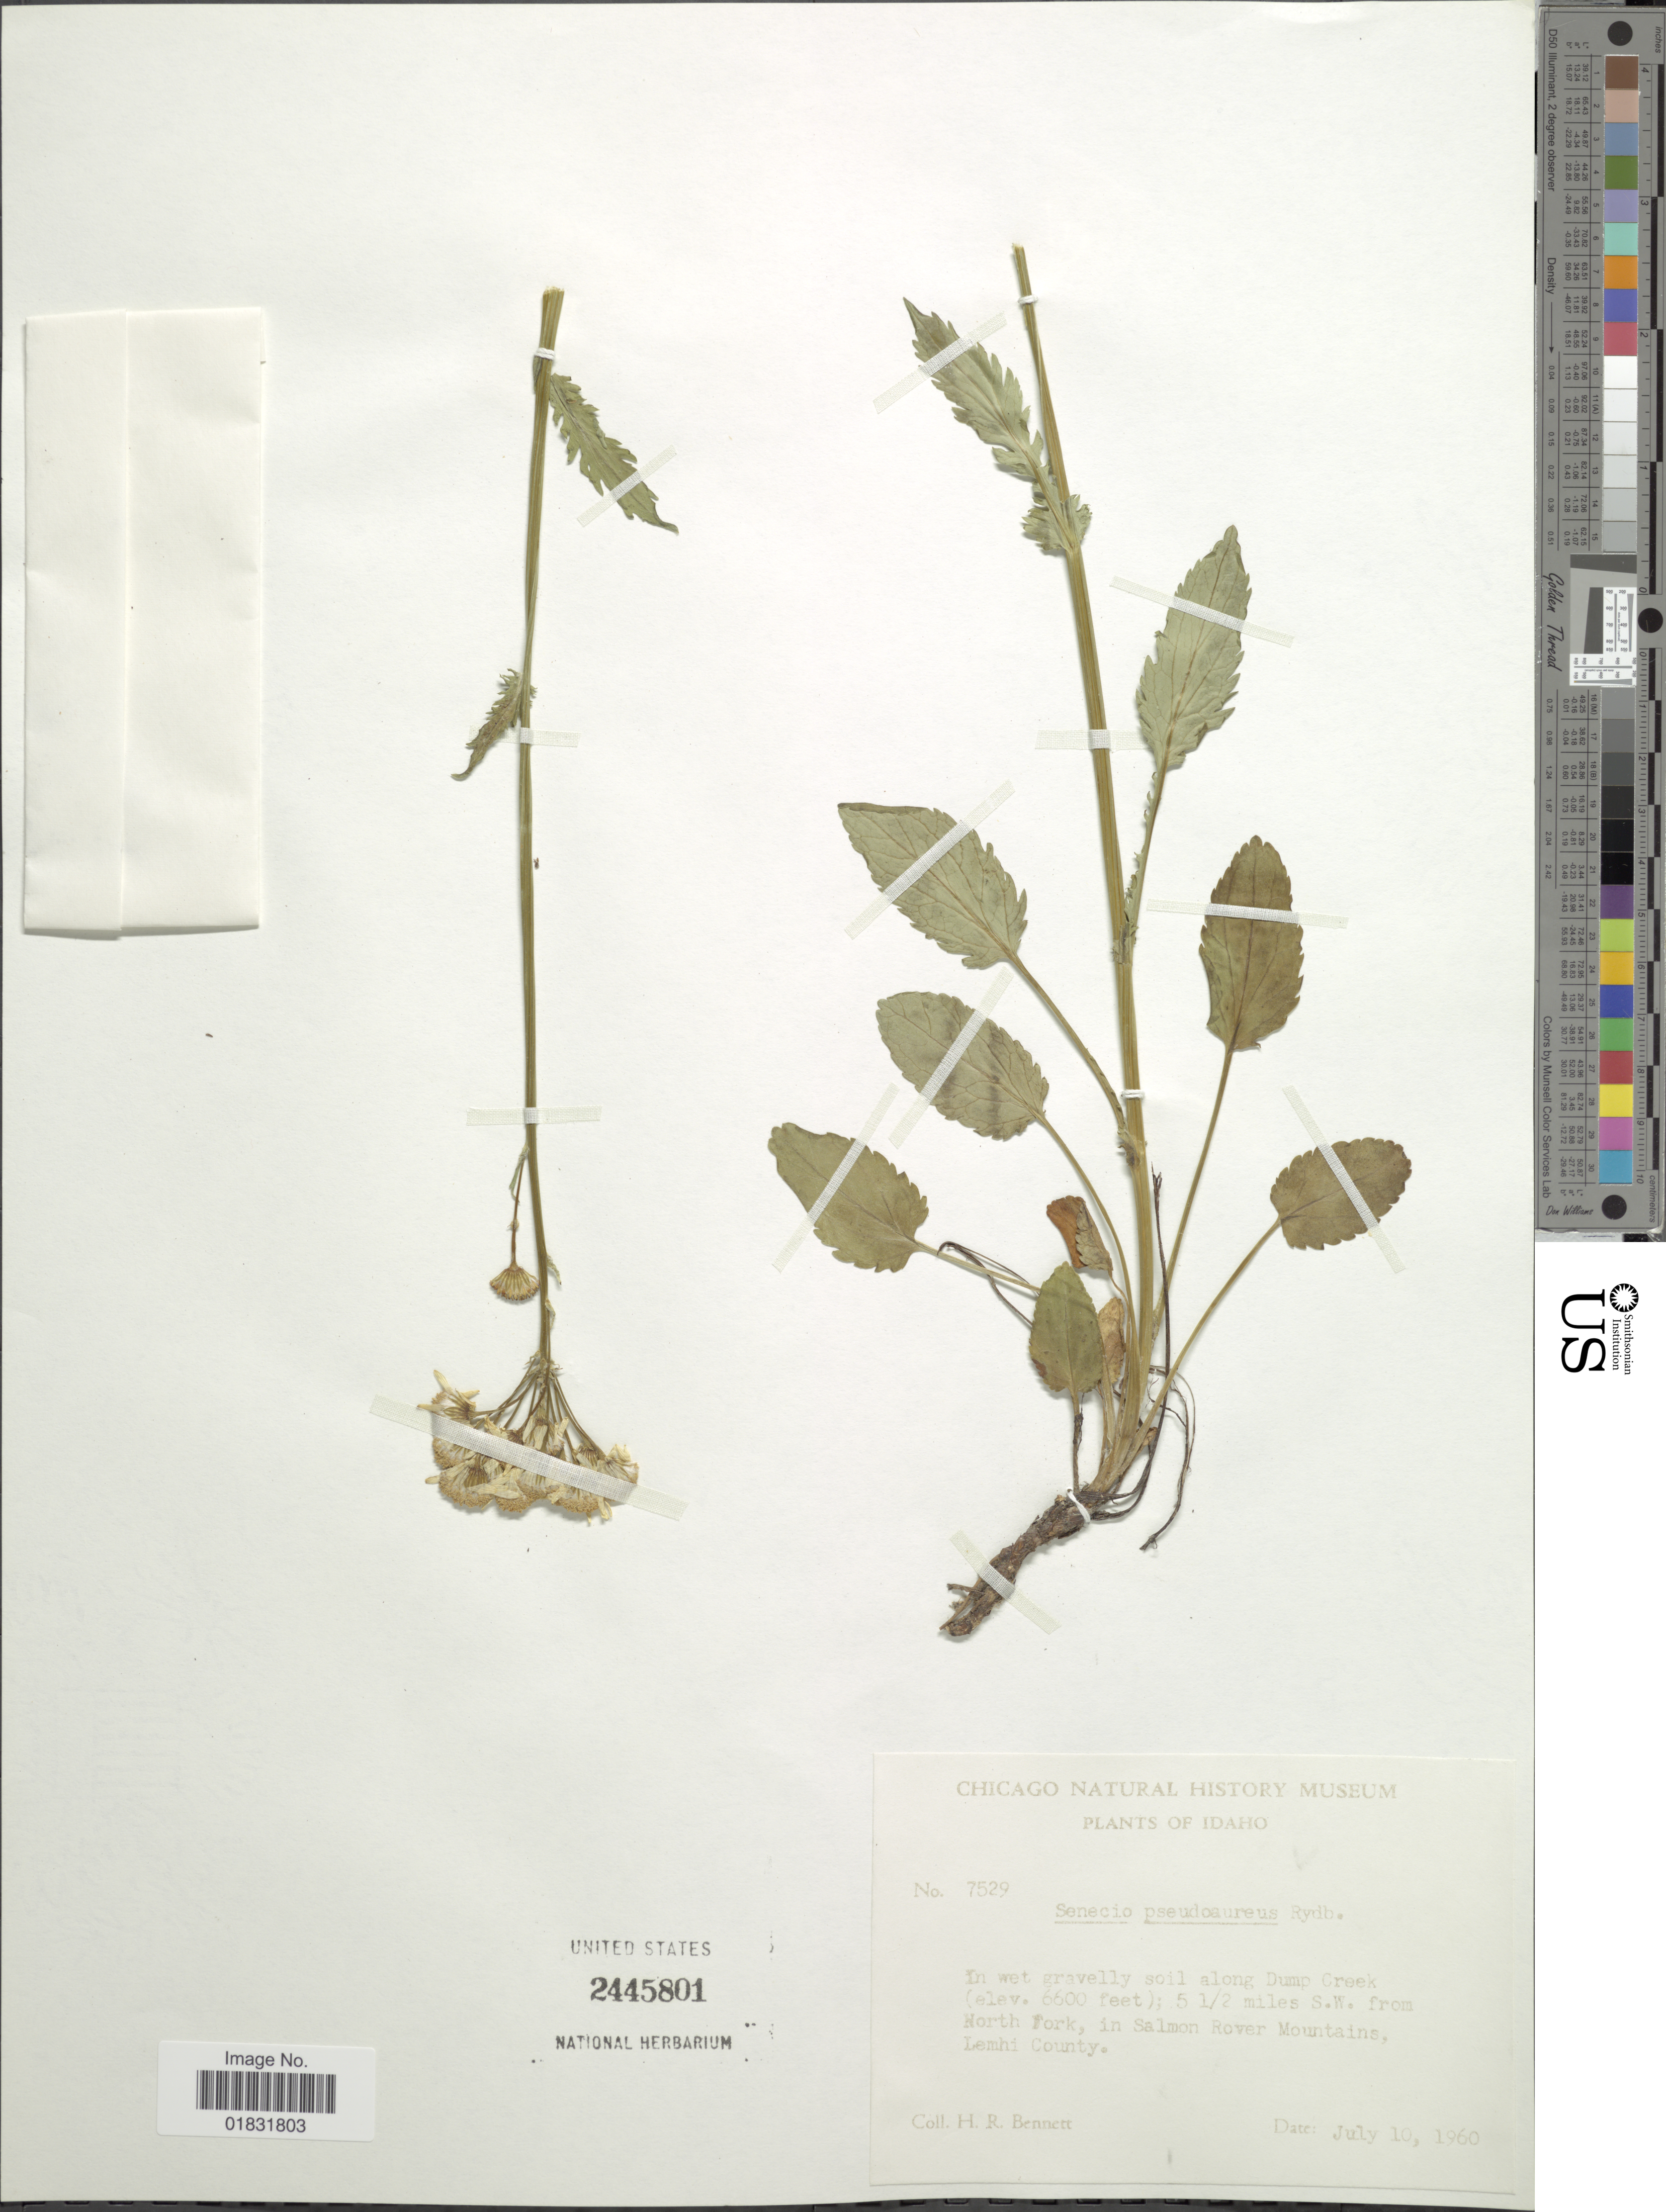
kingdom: Plantae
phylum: Tracheophyta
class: Magnoliopsida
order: Asterales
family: Asteraceae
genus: Packera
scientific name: Packera pseudaurea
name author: (Rydb.) W.A. Weber & Á. Löve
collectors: H. R. Bennett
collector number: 7529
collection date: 1960-07-10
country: United States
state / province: Idaho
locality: In wet gravelly soil along Dump Creek; 5½ miles S.W from North, in Salmon River Mountains Lemhi County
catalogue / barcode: US 2445801